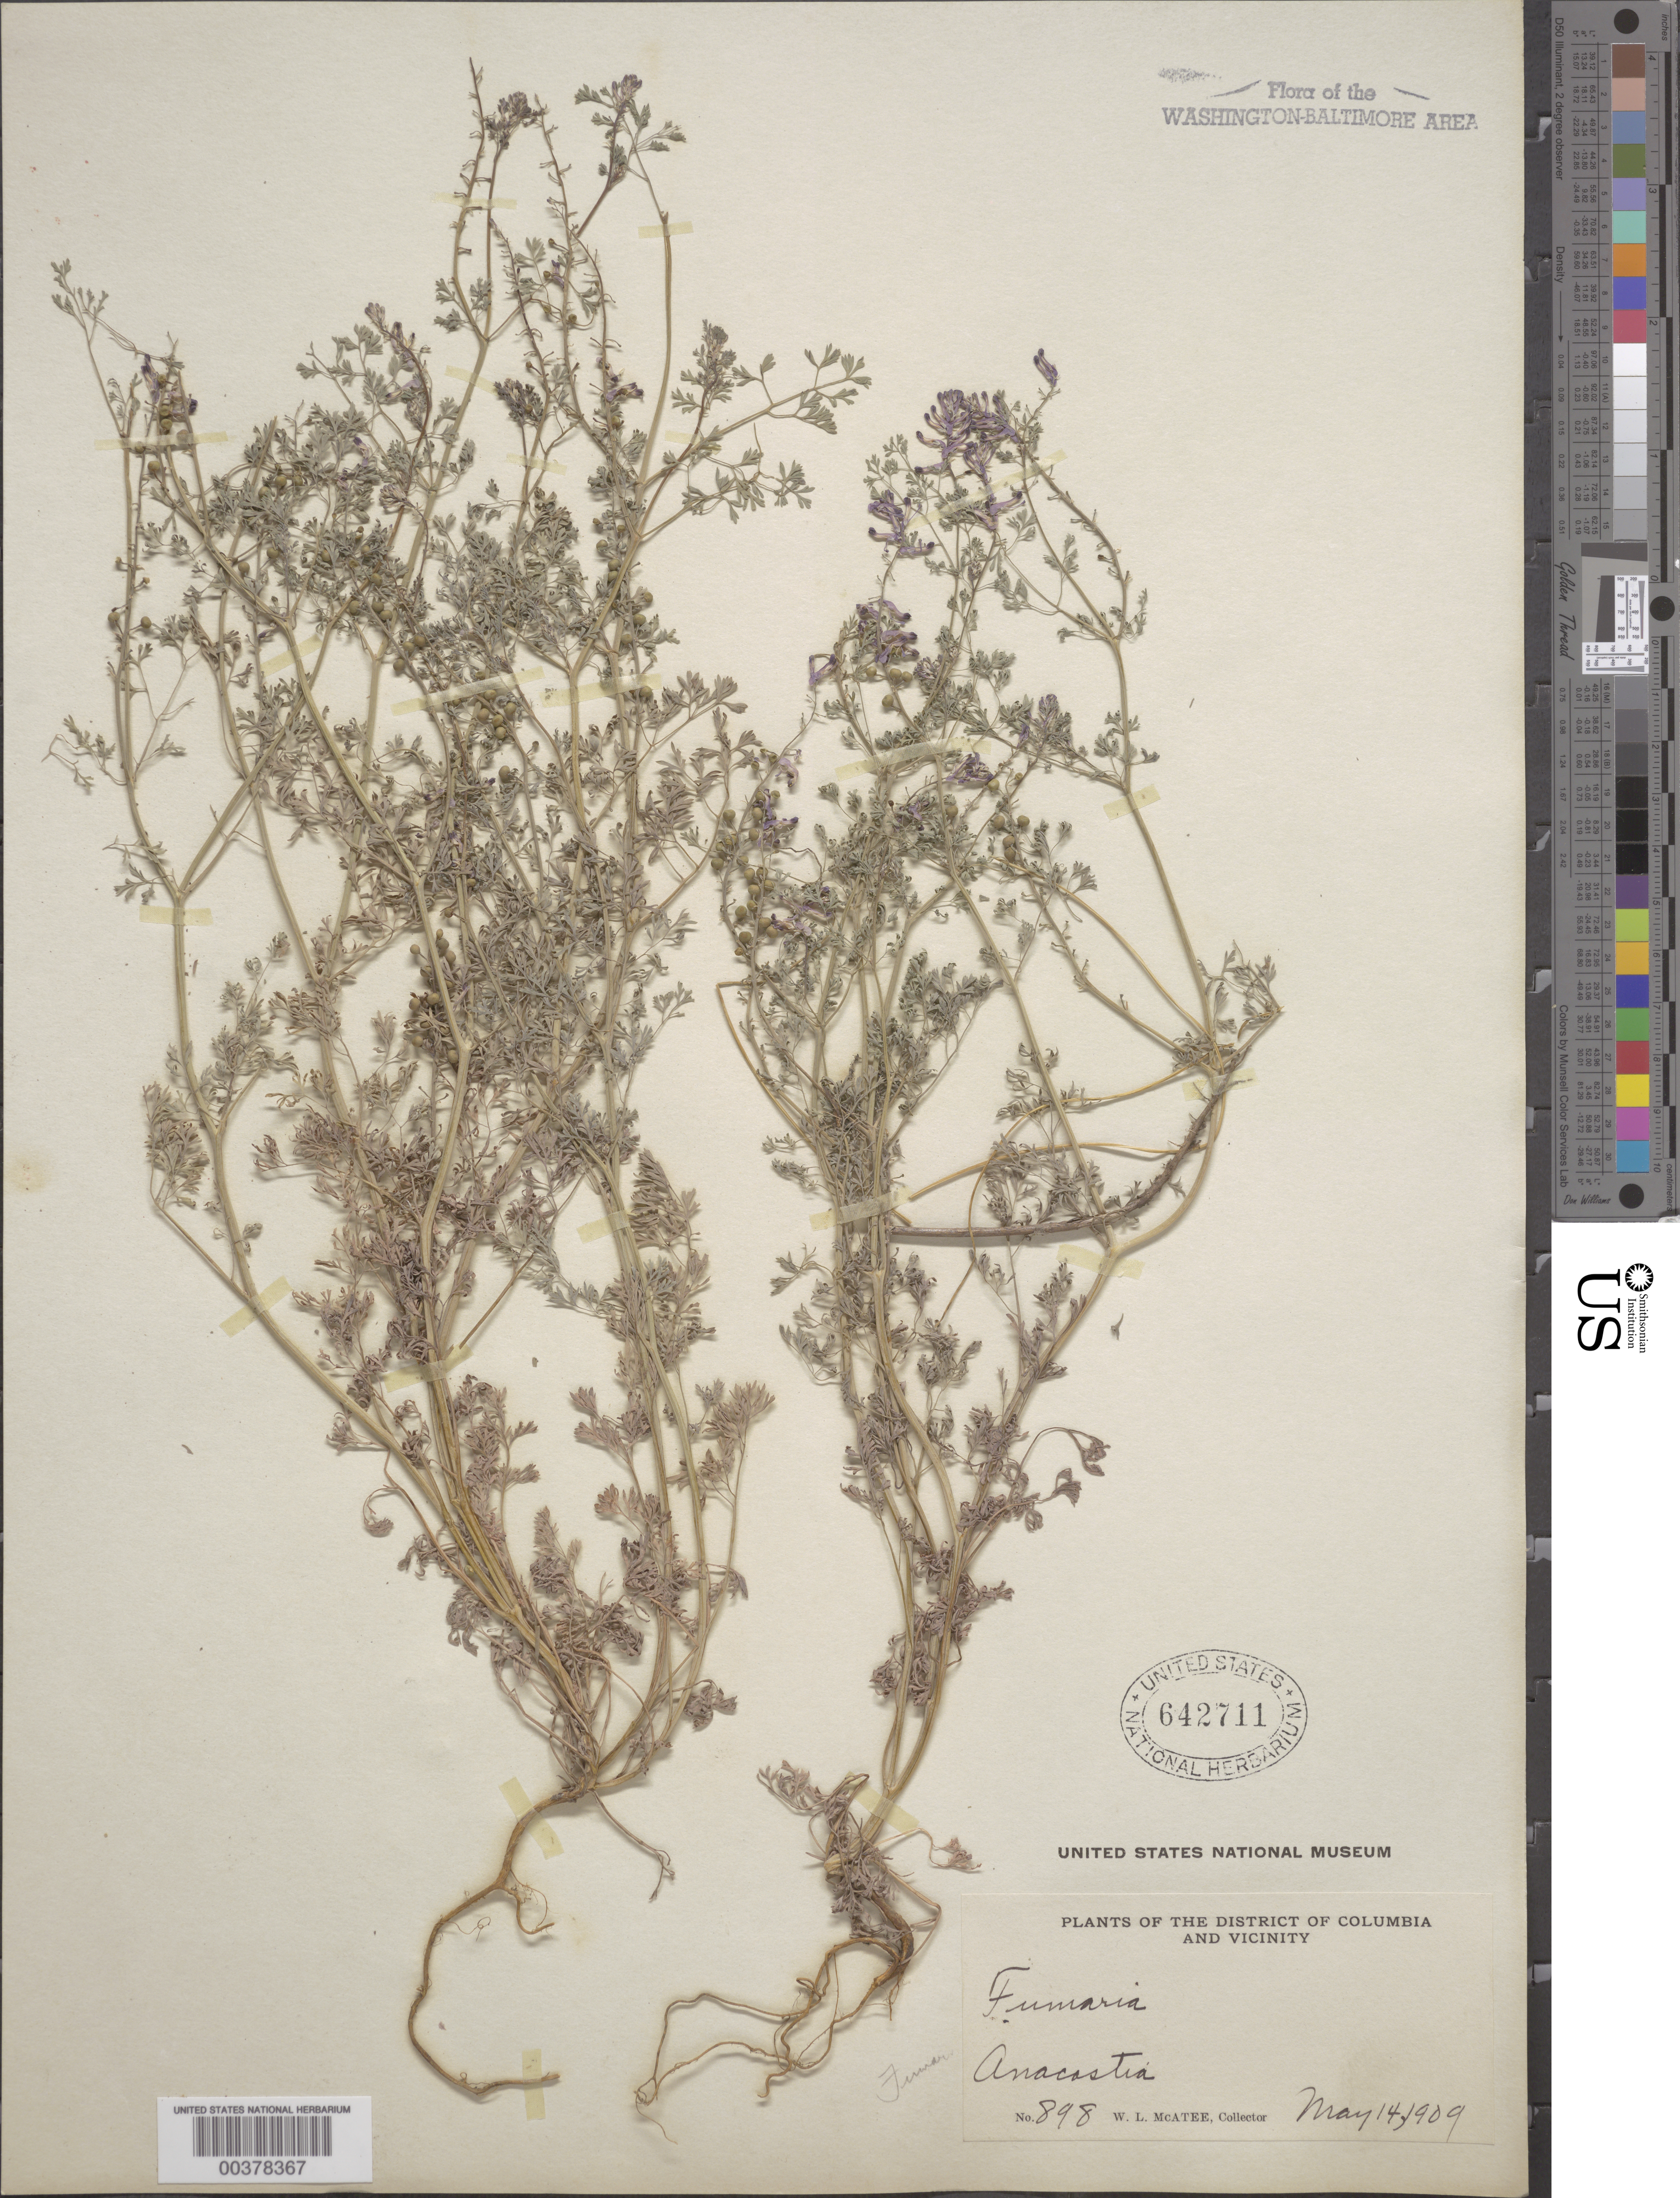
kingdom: Plantae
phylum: Tracheophyta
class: Magnoliopsida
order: Ranunculales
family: Papaveraceae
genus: Fumaria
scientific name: Fumaria officinalis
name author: L.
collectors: W. McAtee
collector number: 898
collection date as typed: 14 May 1909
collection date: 1909-05-14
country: United States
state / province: District of Columbia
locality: Anacostia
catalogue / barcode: US 642711